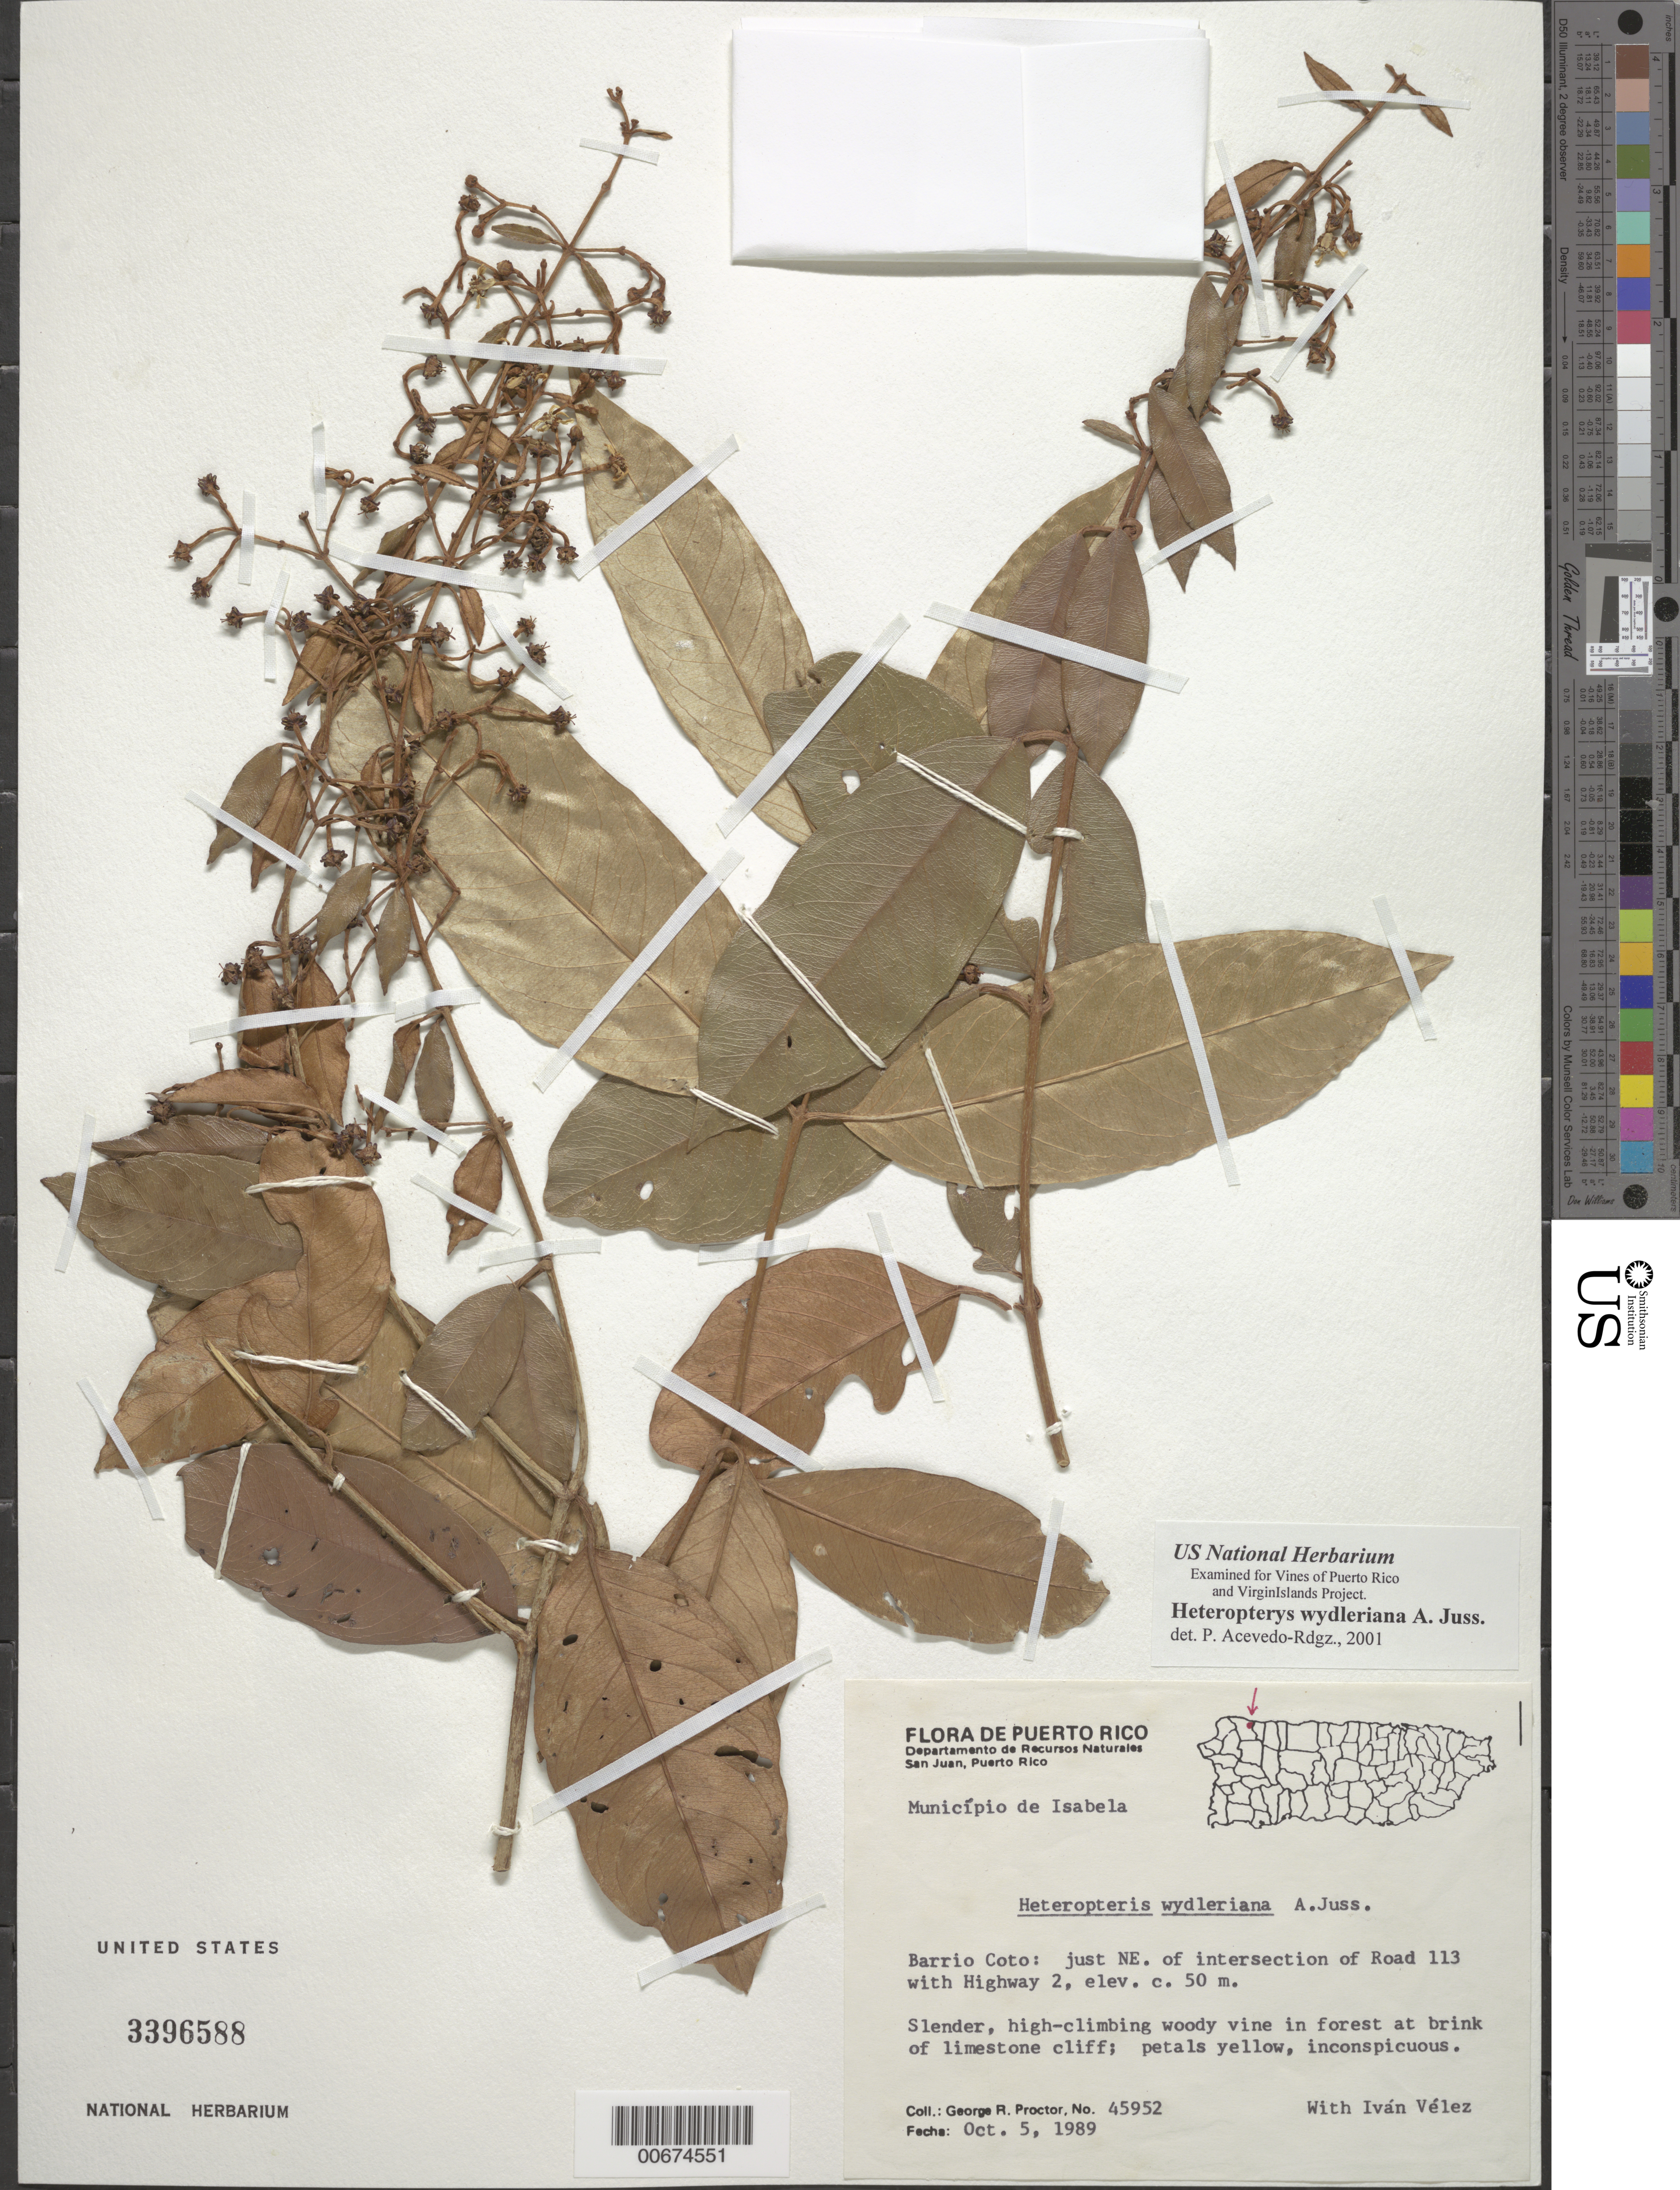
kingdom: Plantae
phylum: Tracheophyta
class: Magnoliopsida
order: Malpighiales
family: Malpighiaceae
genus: Heteropterys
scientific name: Heteropterys wydlerana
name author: A. Juss.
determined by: Acevedo-Rodríguez, P., (BOT), Smithsonian Institution - National Museum of Natural History (UNITED STATES)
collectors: G. R. Proctor & I. Velez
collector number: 45952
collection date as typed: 05 Oct 1989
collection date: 1989-10-05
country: Puerto Rico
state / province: Isabela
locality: Município de Isabela, Barrio Coto, just NE of intersection of Road 113 with Highway 2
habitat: in forest at brink of limestone cliff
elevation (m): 50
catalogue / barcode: US 3396588